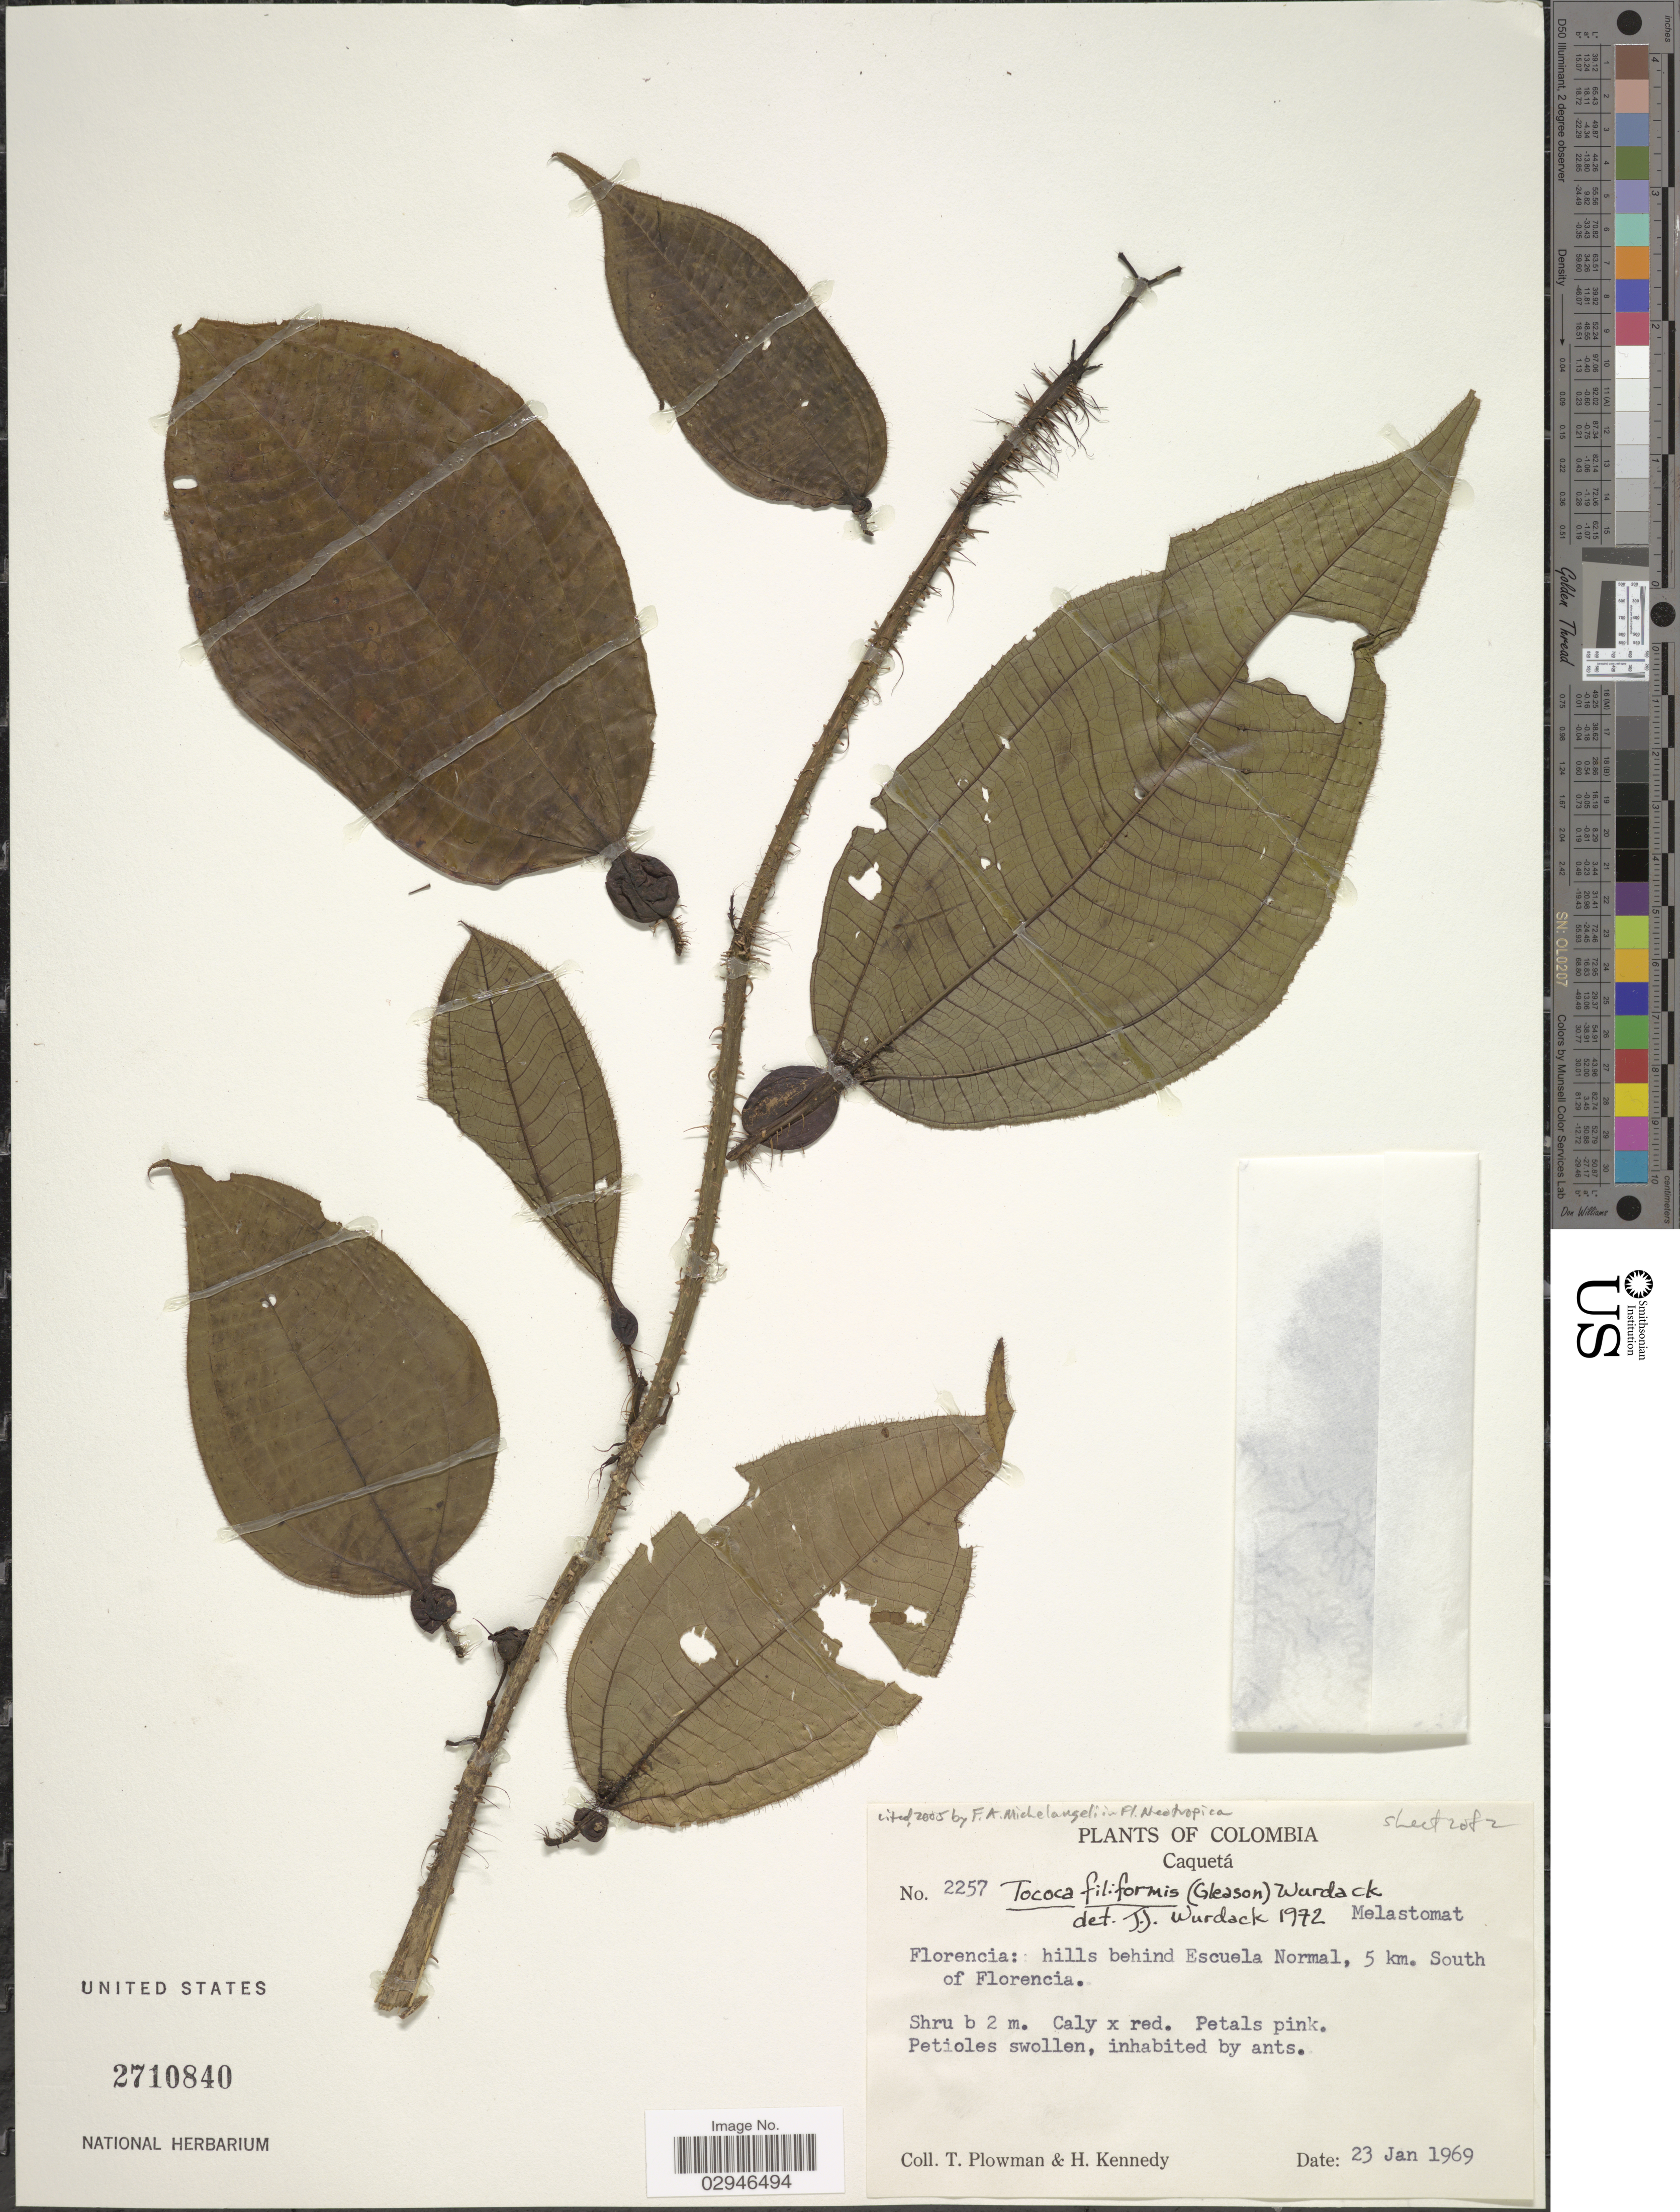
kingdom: Plantae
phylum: Tracheophyta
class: Magnoliopsida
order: Myrtales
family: Melastomataceae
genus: Tococa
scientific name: Tococa filiformis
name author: (Gleason) K. Wurdack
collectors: T. Plowman & H. Kennedy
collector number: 2257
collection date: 1969-01-23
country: Colombia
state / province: Caquetá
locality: Florencia, hills behind Escuela Normal, 5 km. South of Florencia.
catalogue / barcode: US 2710840